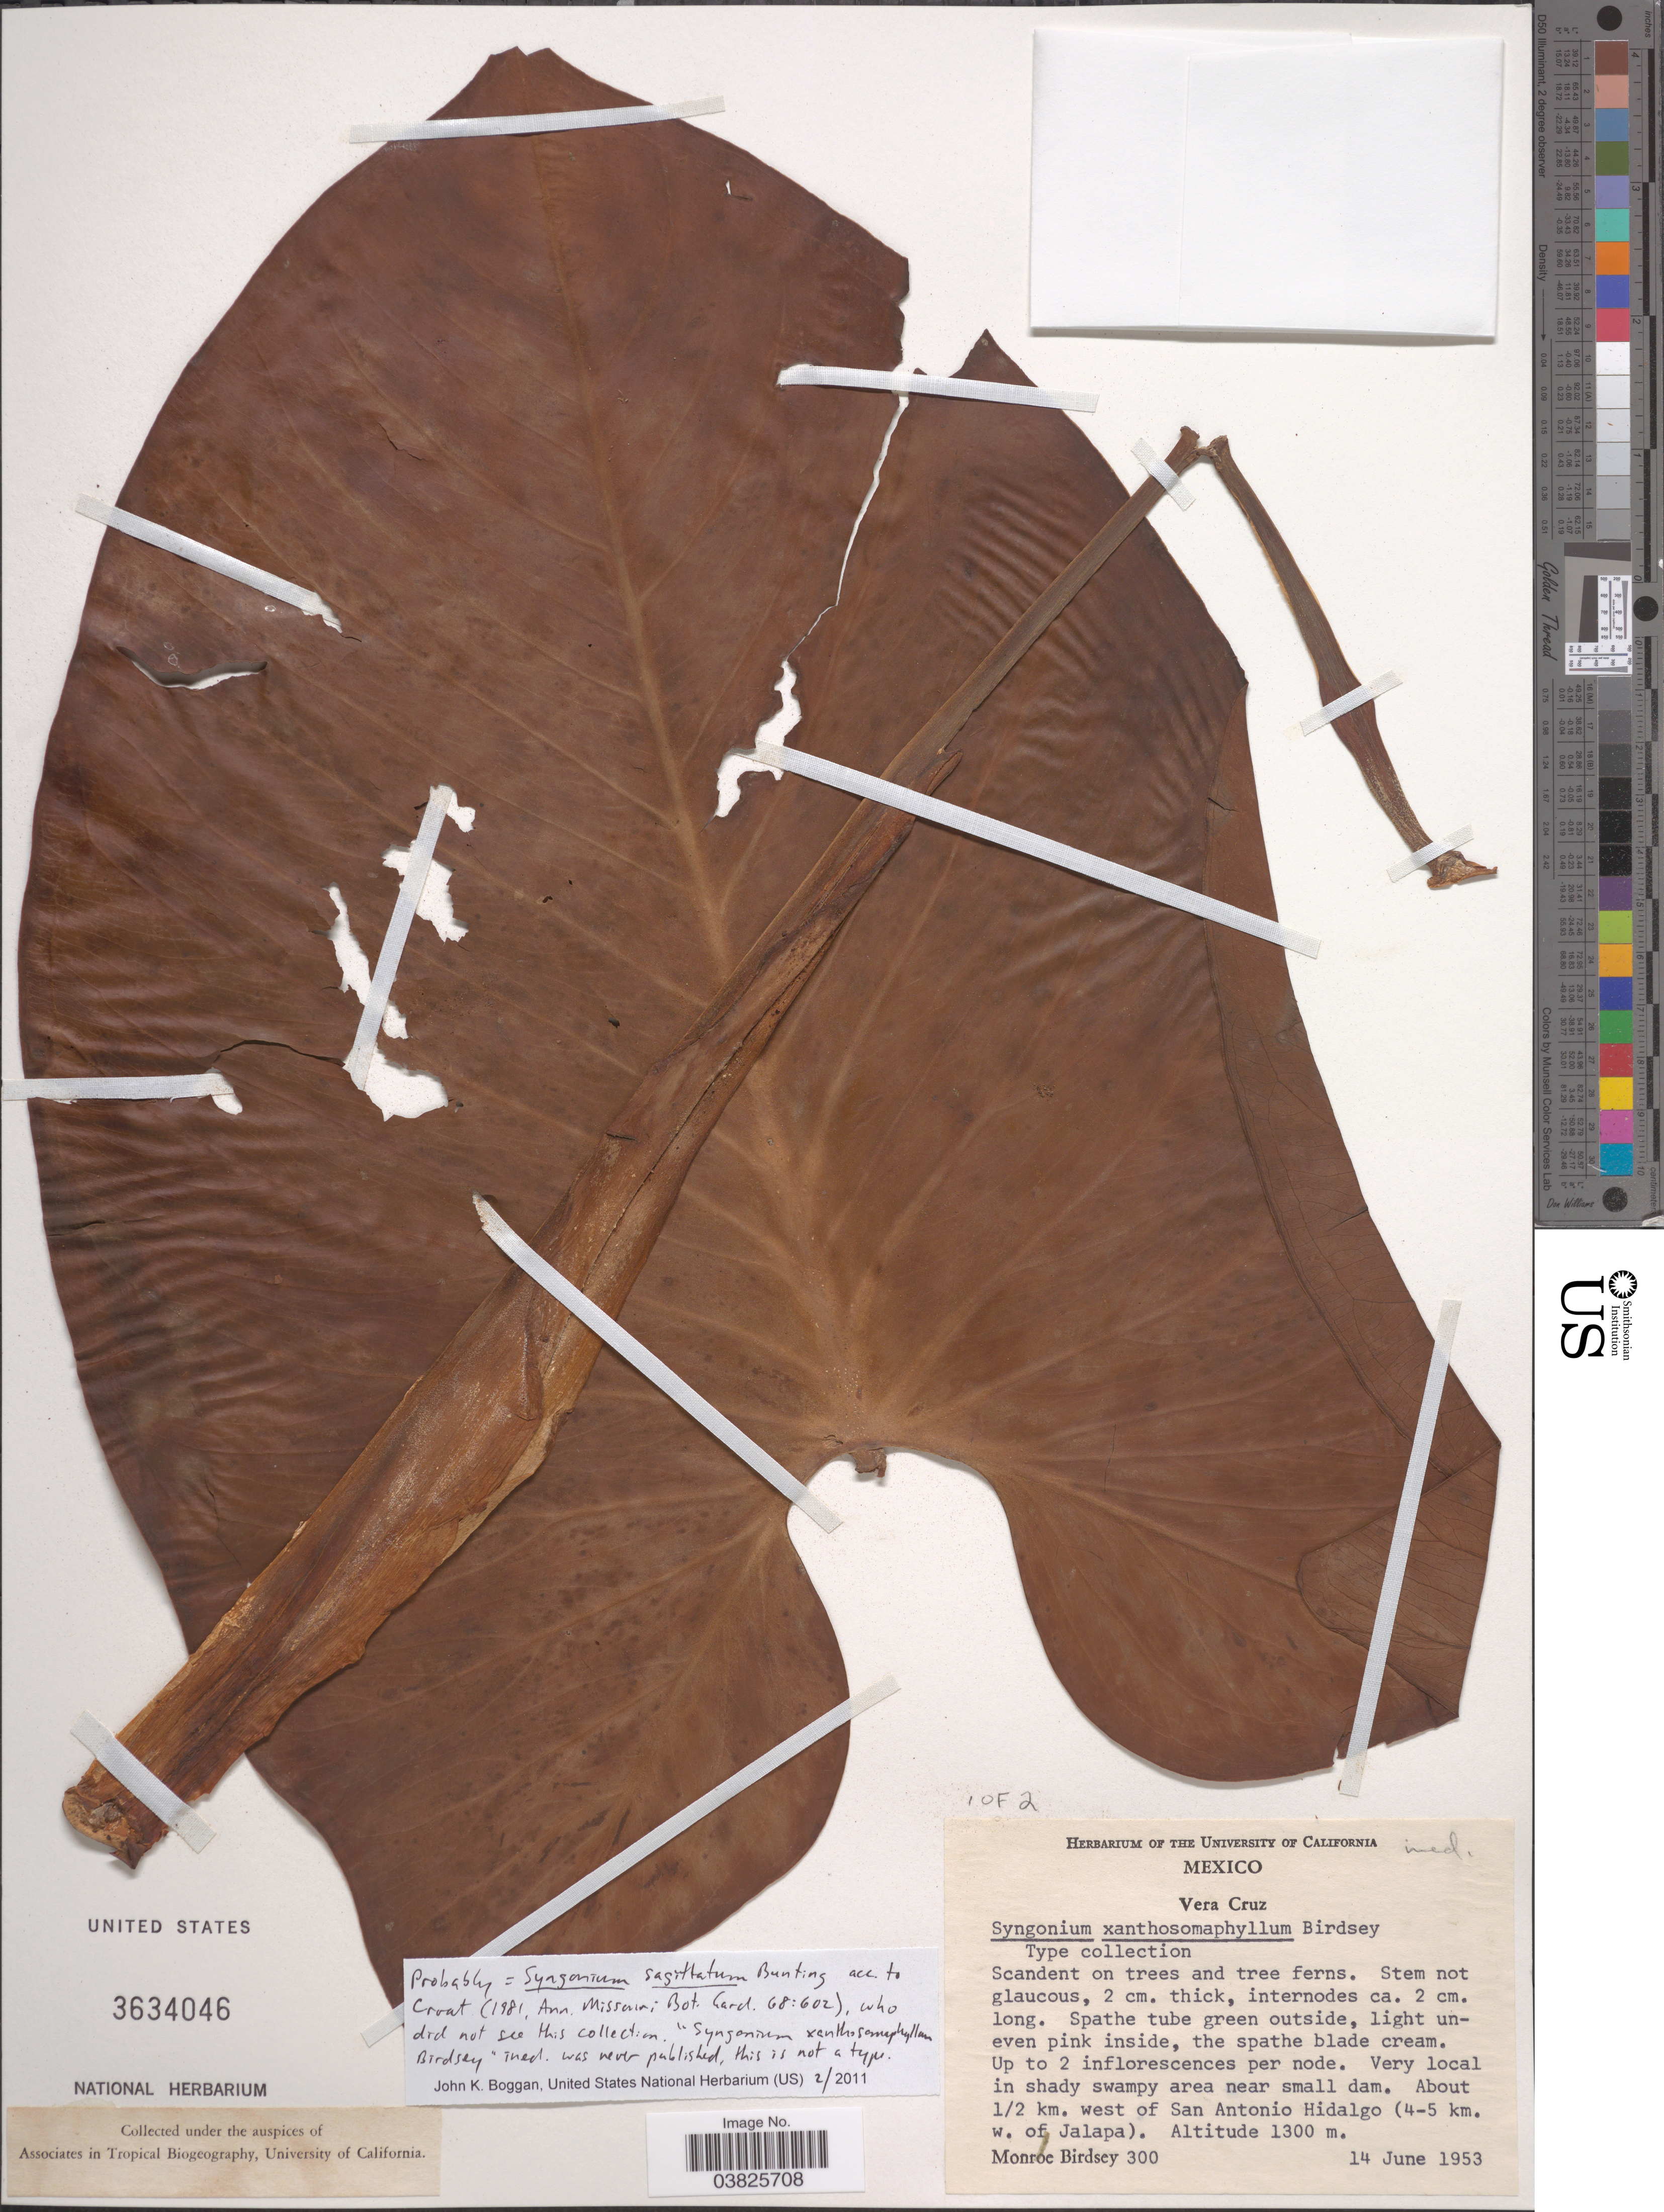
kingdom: Plantae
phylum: Tracheophyta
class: Liliopsida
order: Alismatales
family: Araceae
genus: Syngonium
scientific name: Syngonium sagittatum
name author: G.S. Bunting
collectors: M. Birdsey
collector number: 300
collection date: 1953-06-14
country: Mexico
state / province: Veracruz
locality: Vera Cruz. About ½ km. west of San Antonio Hidalgo (4-5 km. w. of Jalapa).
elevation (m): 1300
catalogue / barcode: US 3634046